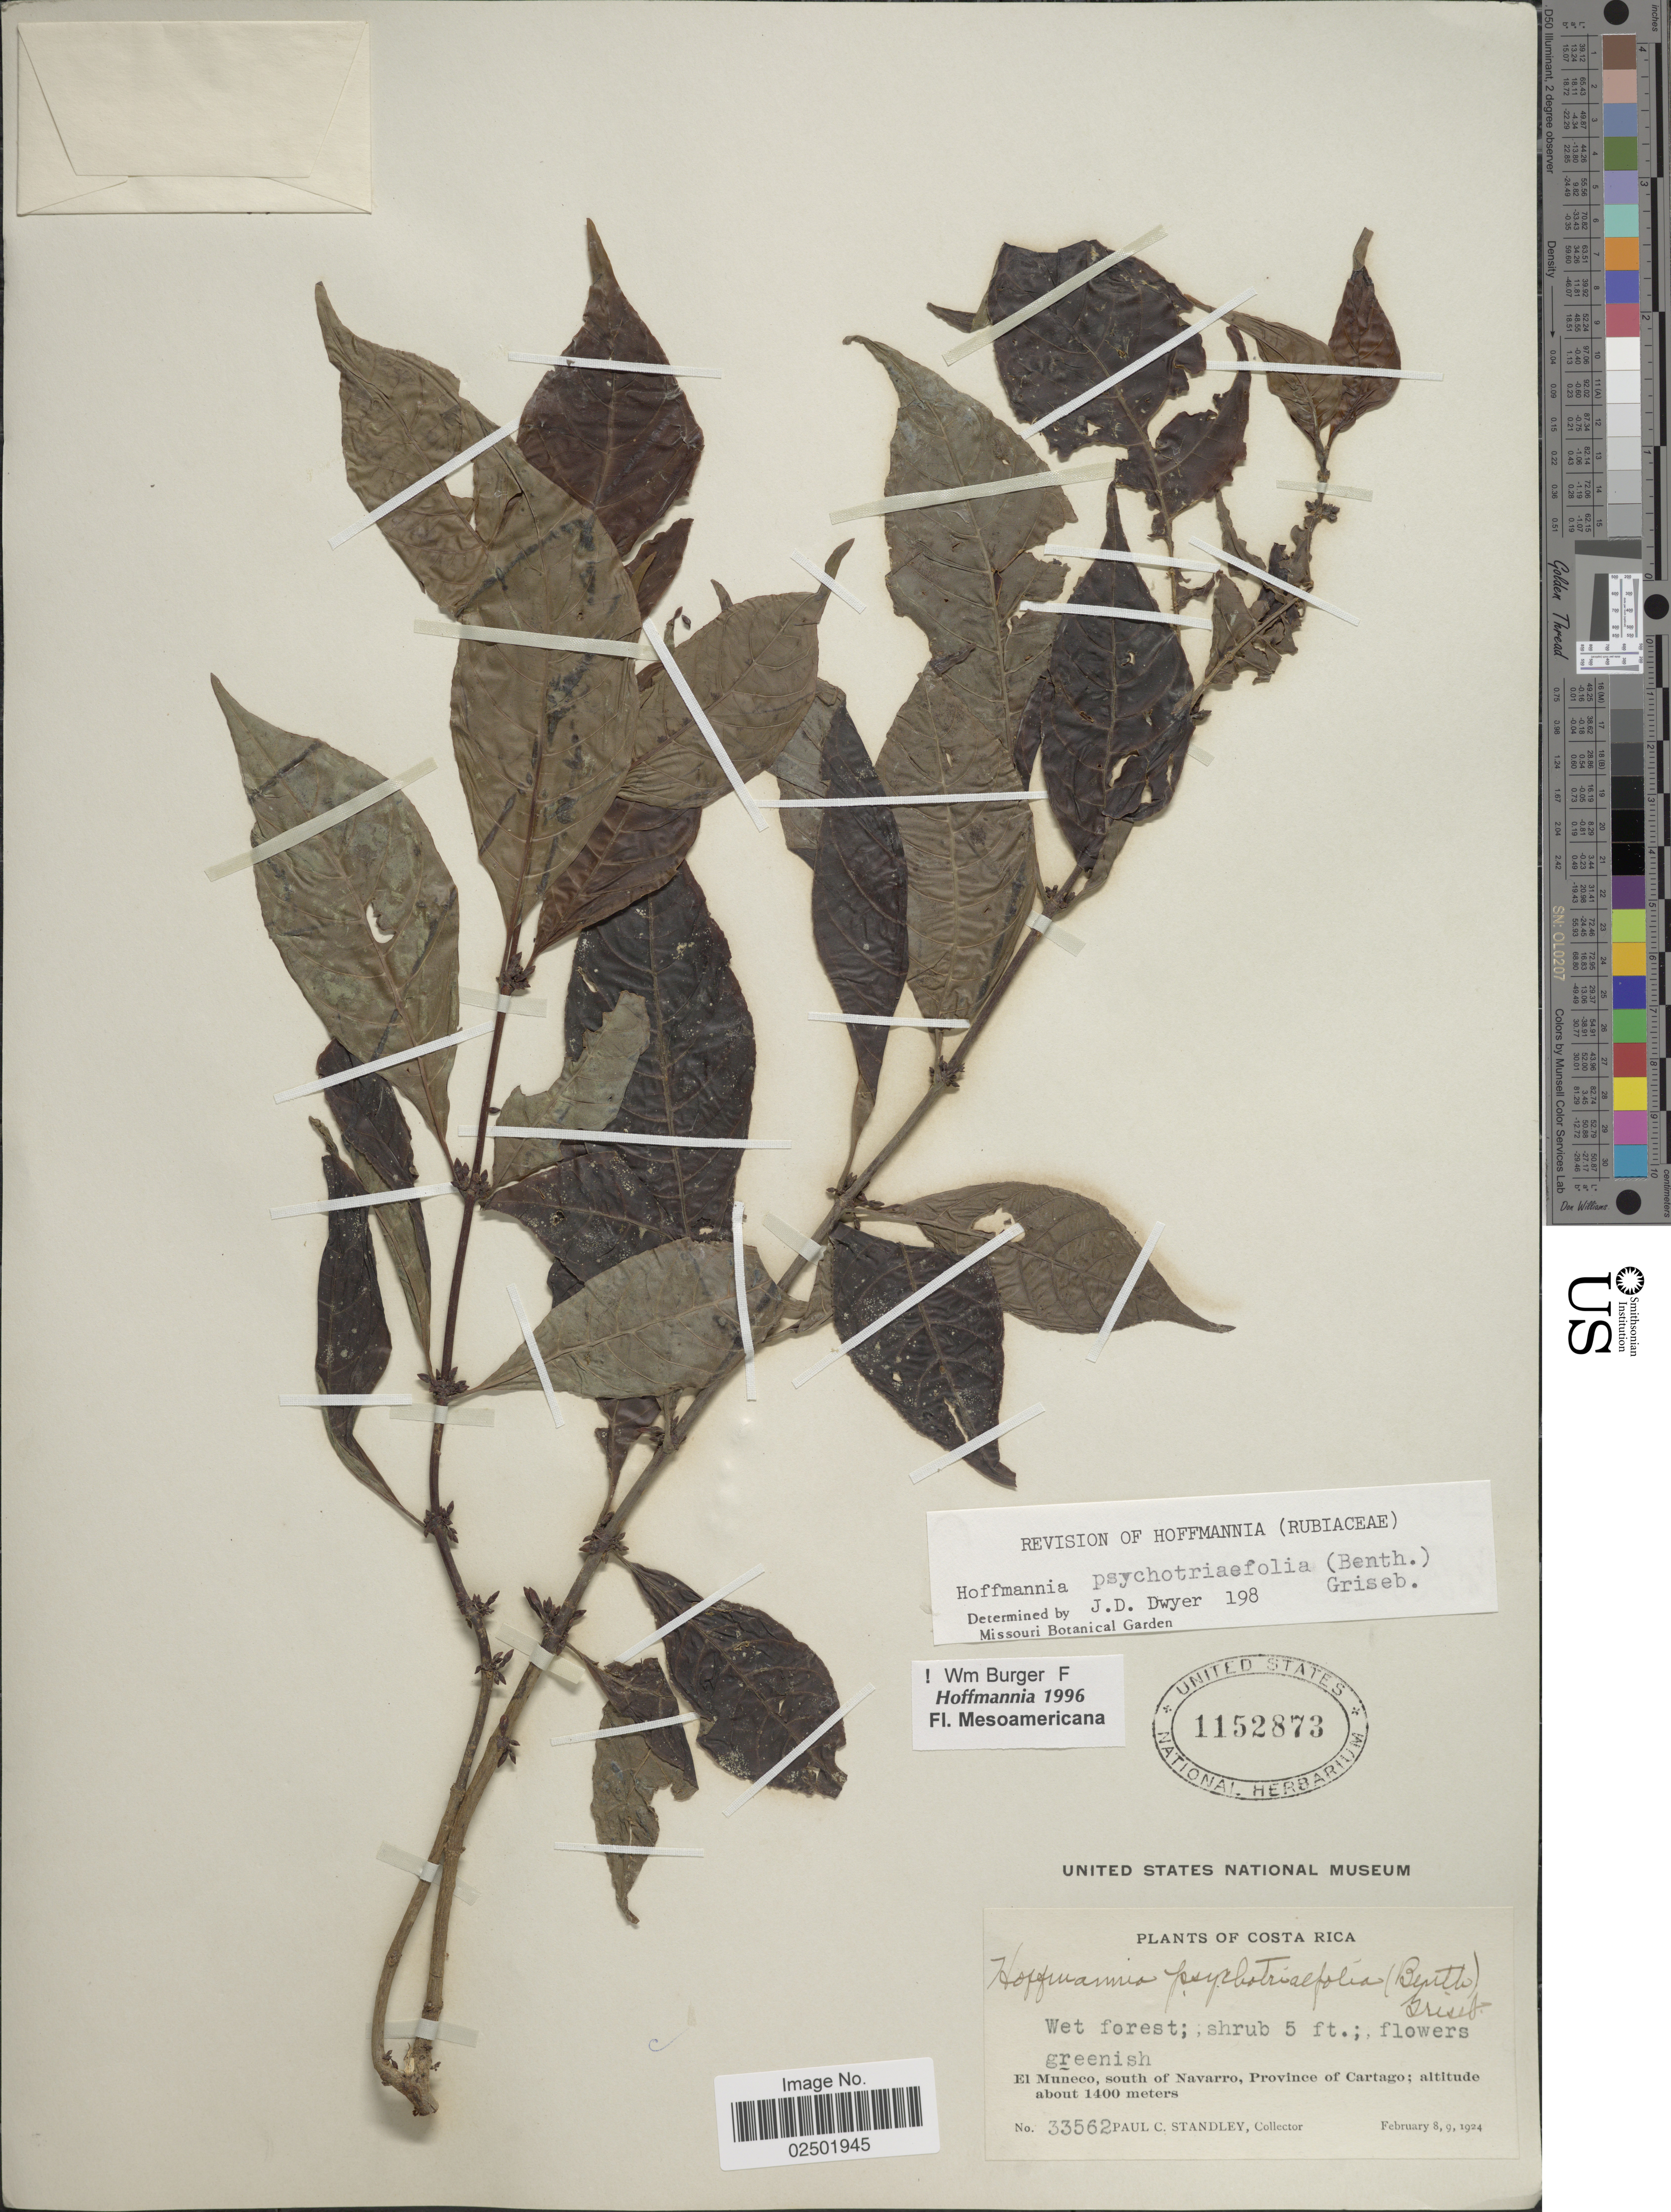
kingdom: Plantae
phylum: Tracheophyta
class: Magnoliopsida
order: Gentianales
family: Rubiaceae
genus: Hoffmannia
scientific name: Hoffmannia psychotriifolia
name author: (Benth.) Griseb.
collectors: P. C. Standley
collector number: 33562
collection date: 1924-02-08/1924-02-09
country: Costa Rica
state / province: Cartago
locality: El Muñeco, south of Navarro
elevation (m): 1400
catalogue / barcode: US 1152873